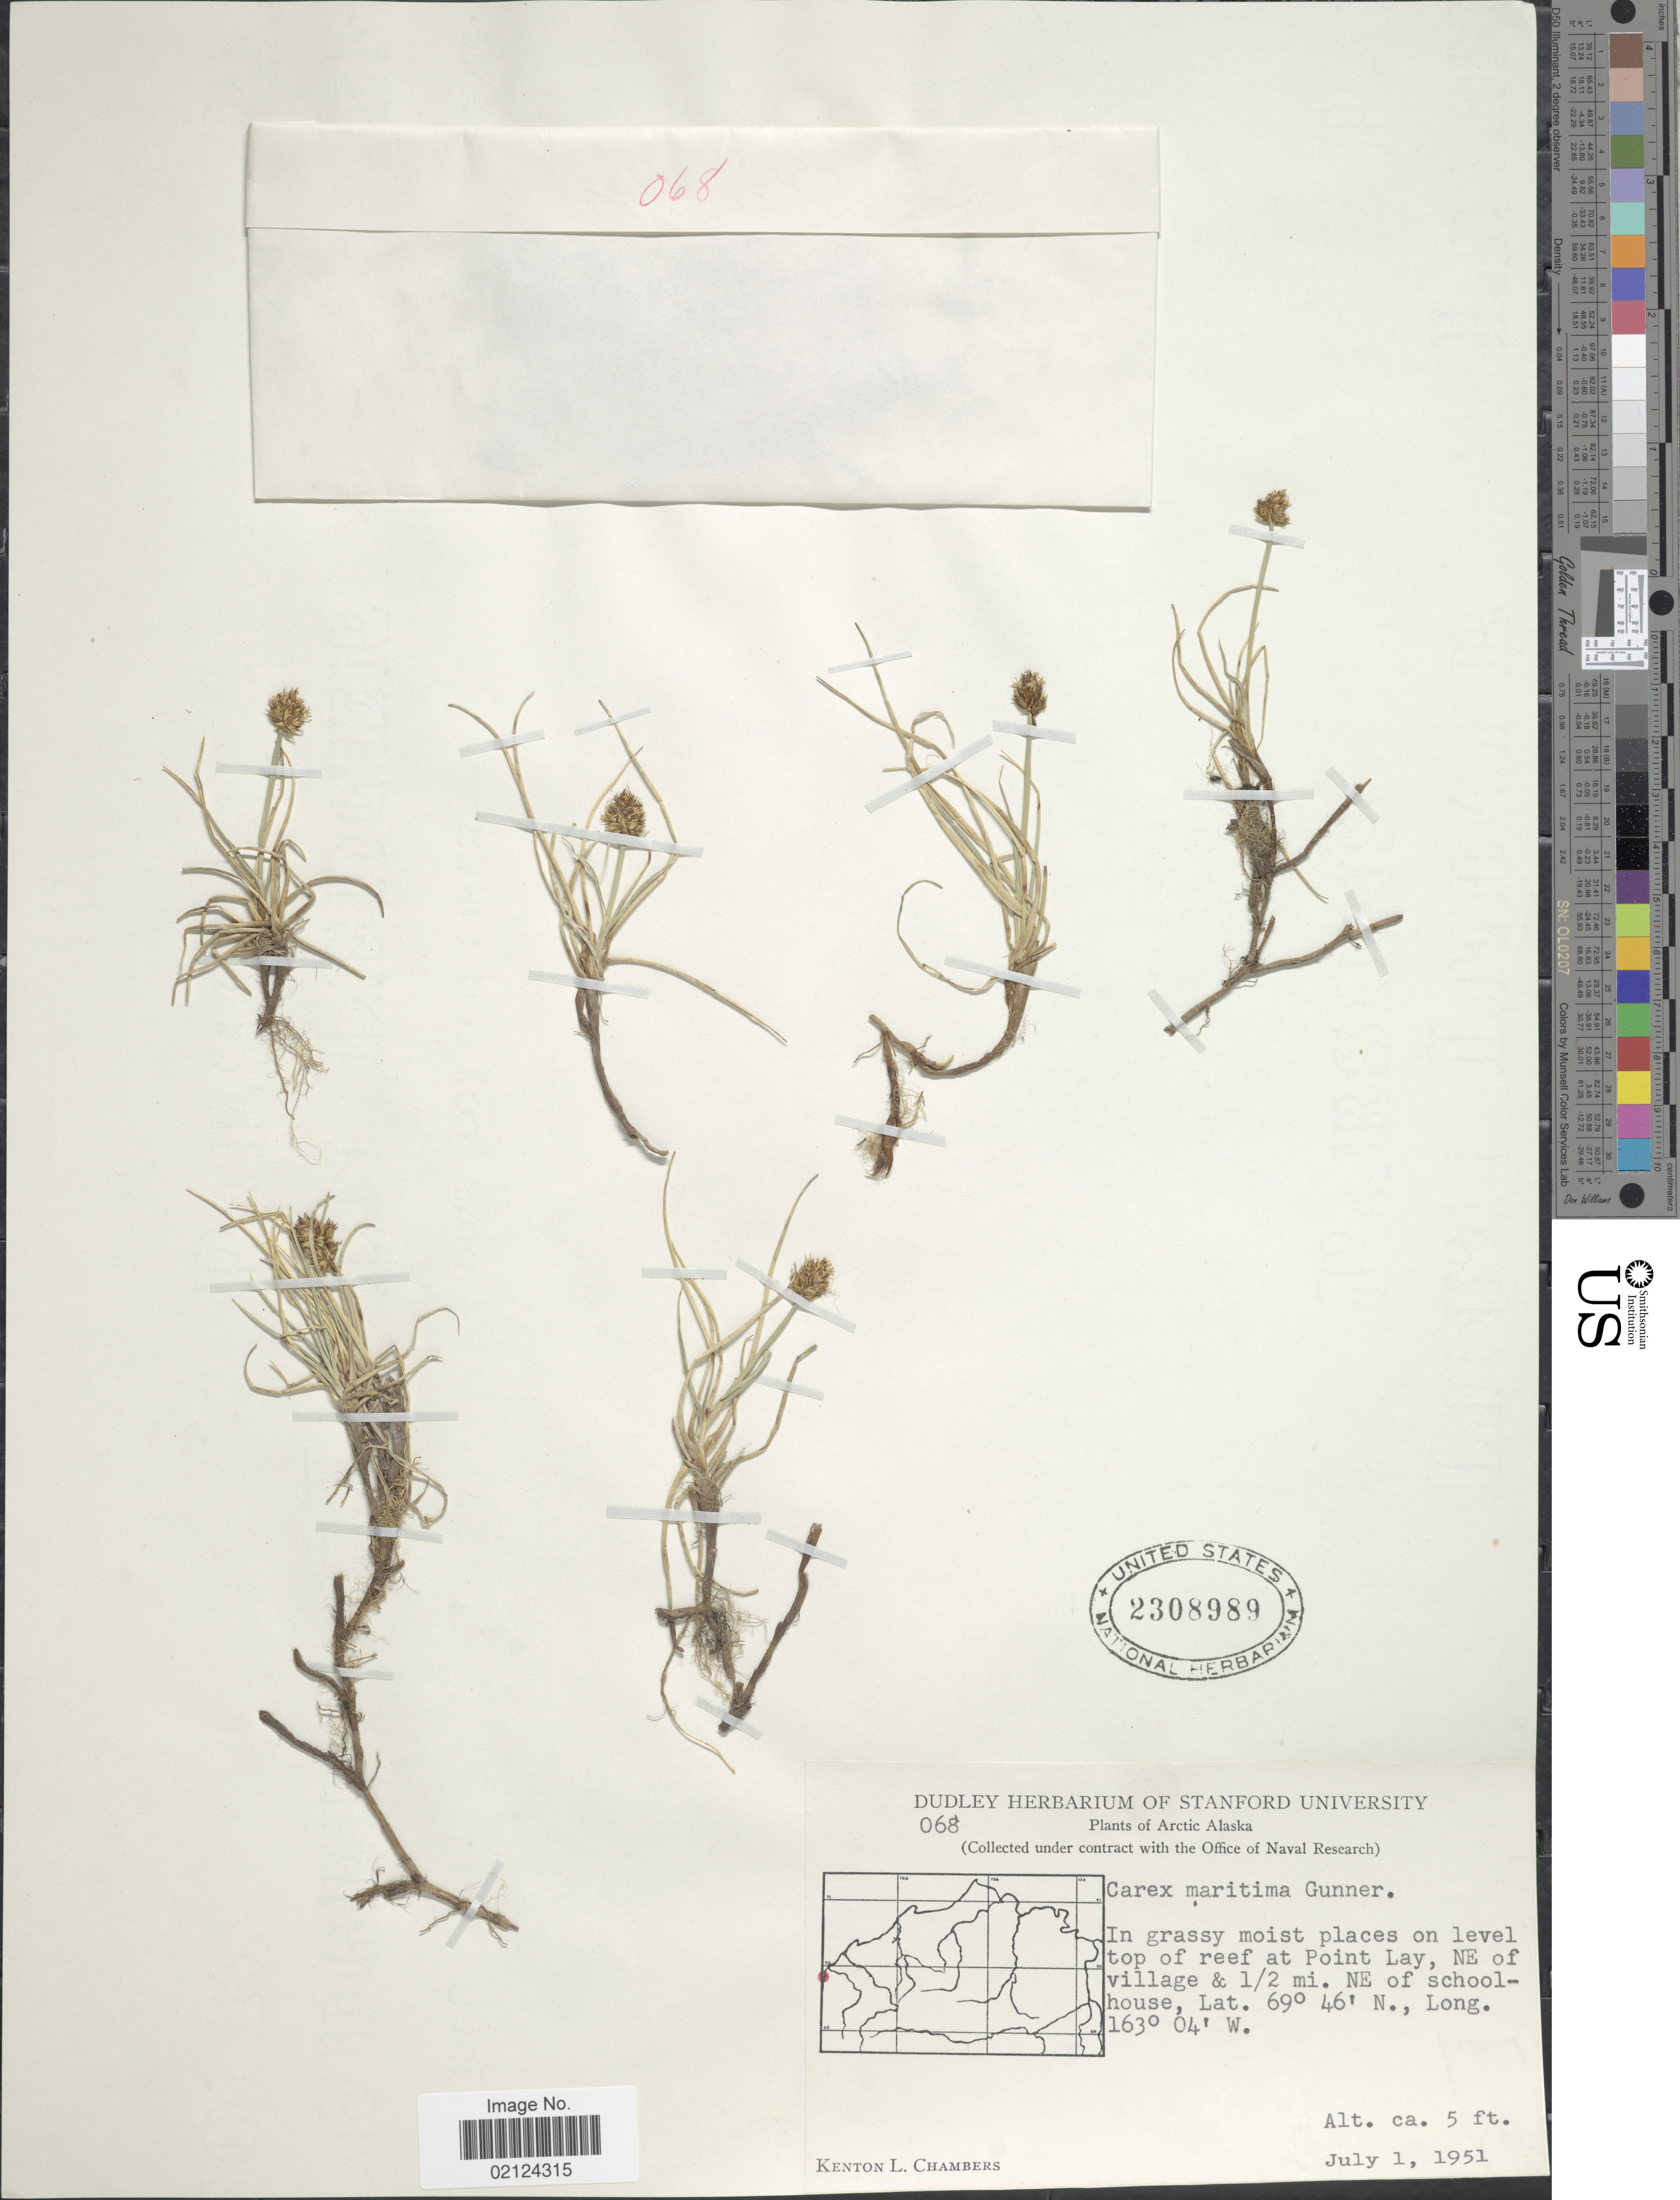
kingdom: Plantae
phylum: Tracheophyta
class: Liliopsida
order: Poales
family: Cyperaceae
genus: Carex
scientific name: Carex maritima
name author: Gunnerus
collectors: K. L. Chambers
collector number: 068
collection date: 1951-07-01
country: United States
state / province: Alaska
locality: Arctic Alaska, at Point Lay, NE of village& 1/2 mi. NE of schoolhouse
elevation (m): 2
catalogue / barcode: US 2308989